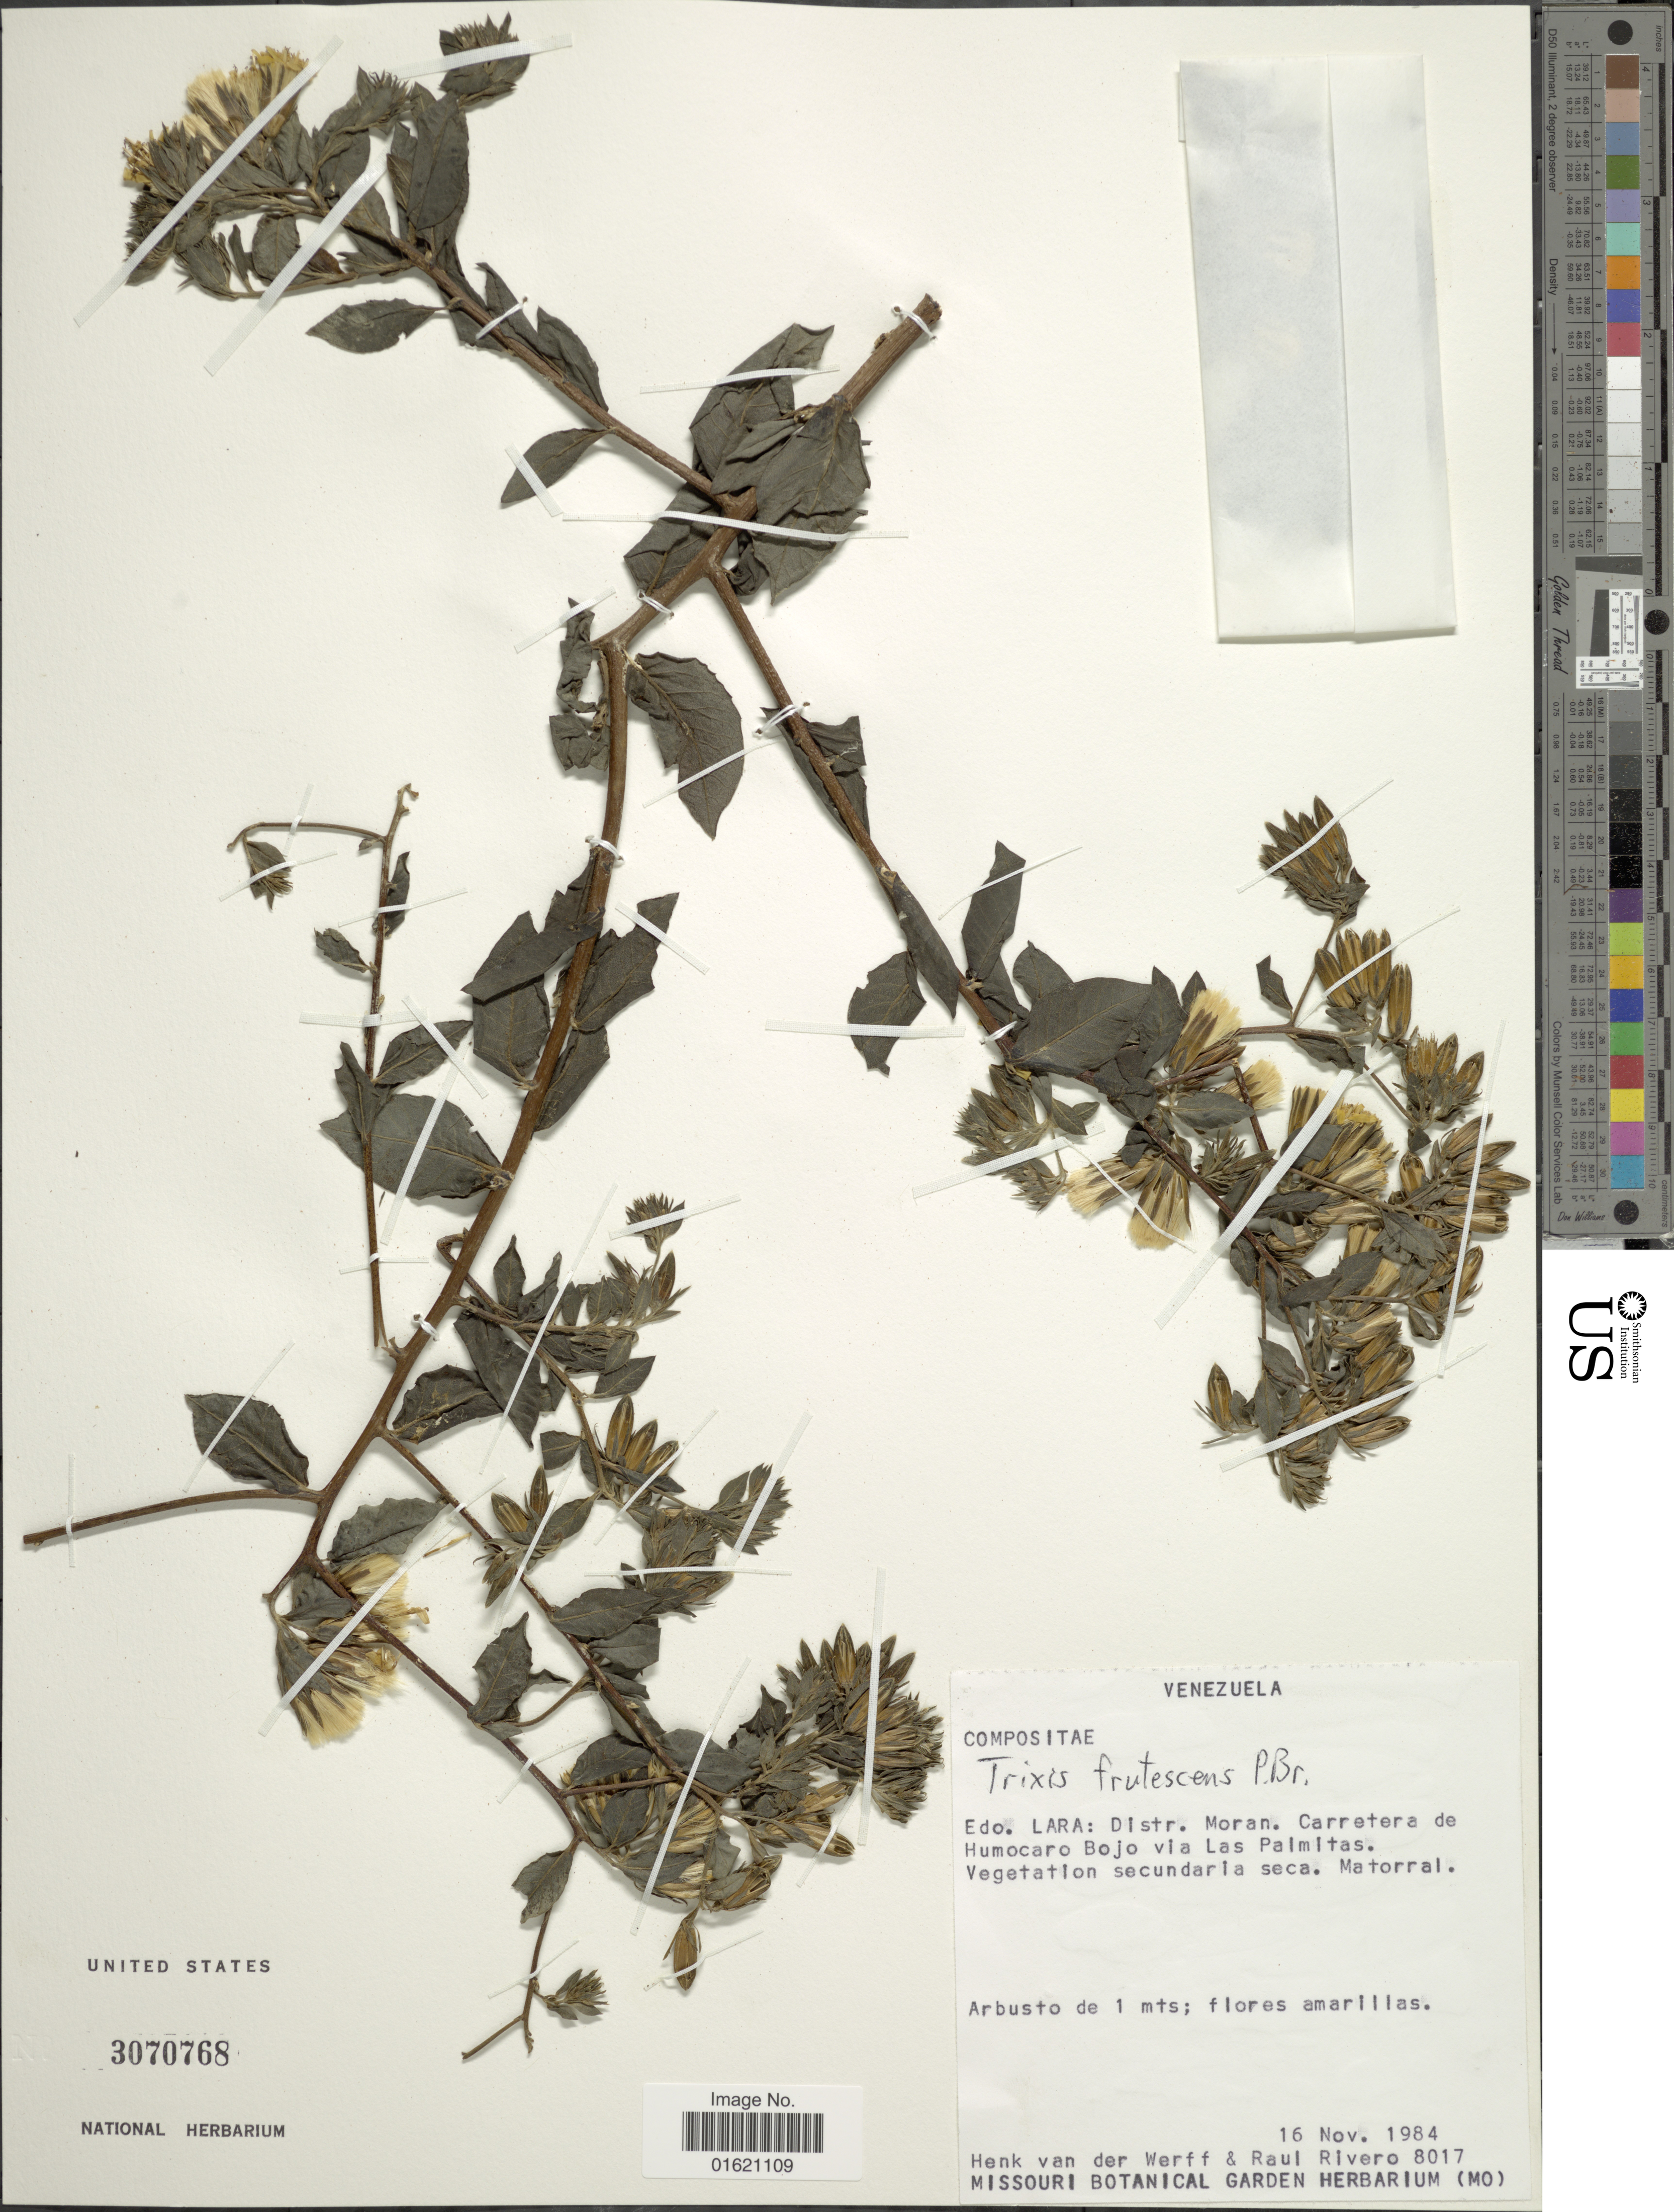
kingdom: Plantae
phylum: Tracheophyta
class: Magnoliopsida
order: Asterales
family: Asteraceae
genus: Trixis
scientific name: Trixis inula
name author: Crantz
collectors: H. van der Werff & R. Rivero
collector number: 8017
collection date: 1984-11-16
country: Venezuela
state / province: Lara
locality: Distr. Moran, Carretera de Humocaro Bojo via Las Palmitas, vegetation secundaria seca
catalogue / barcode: US 3070768